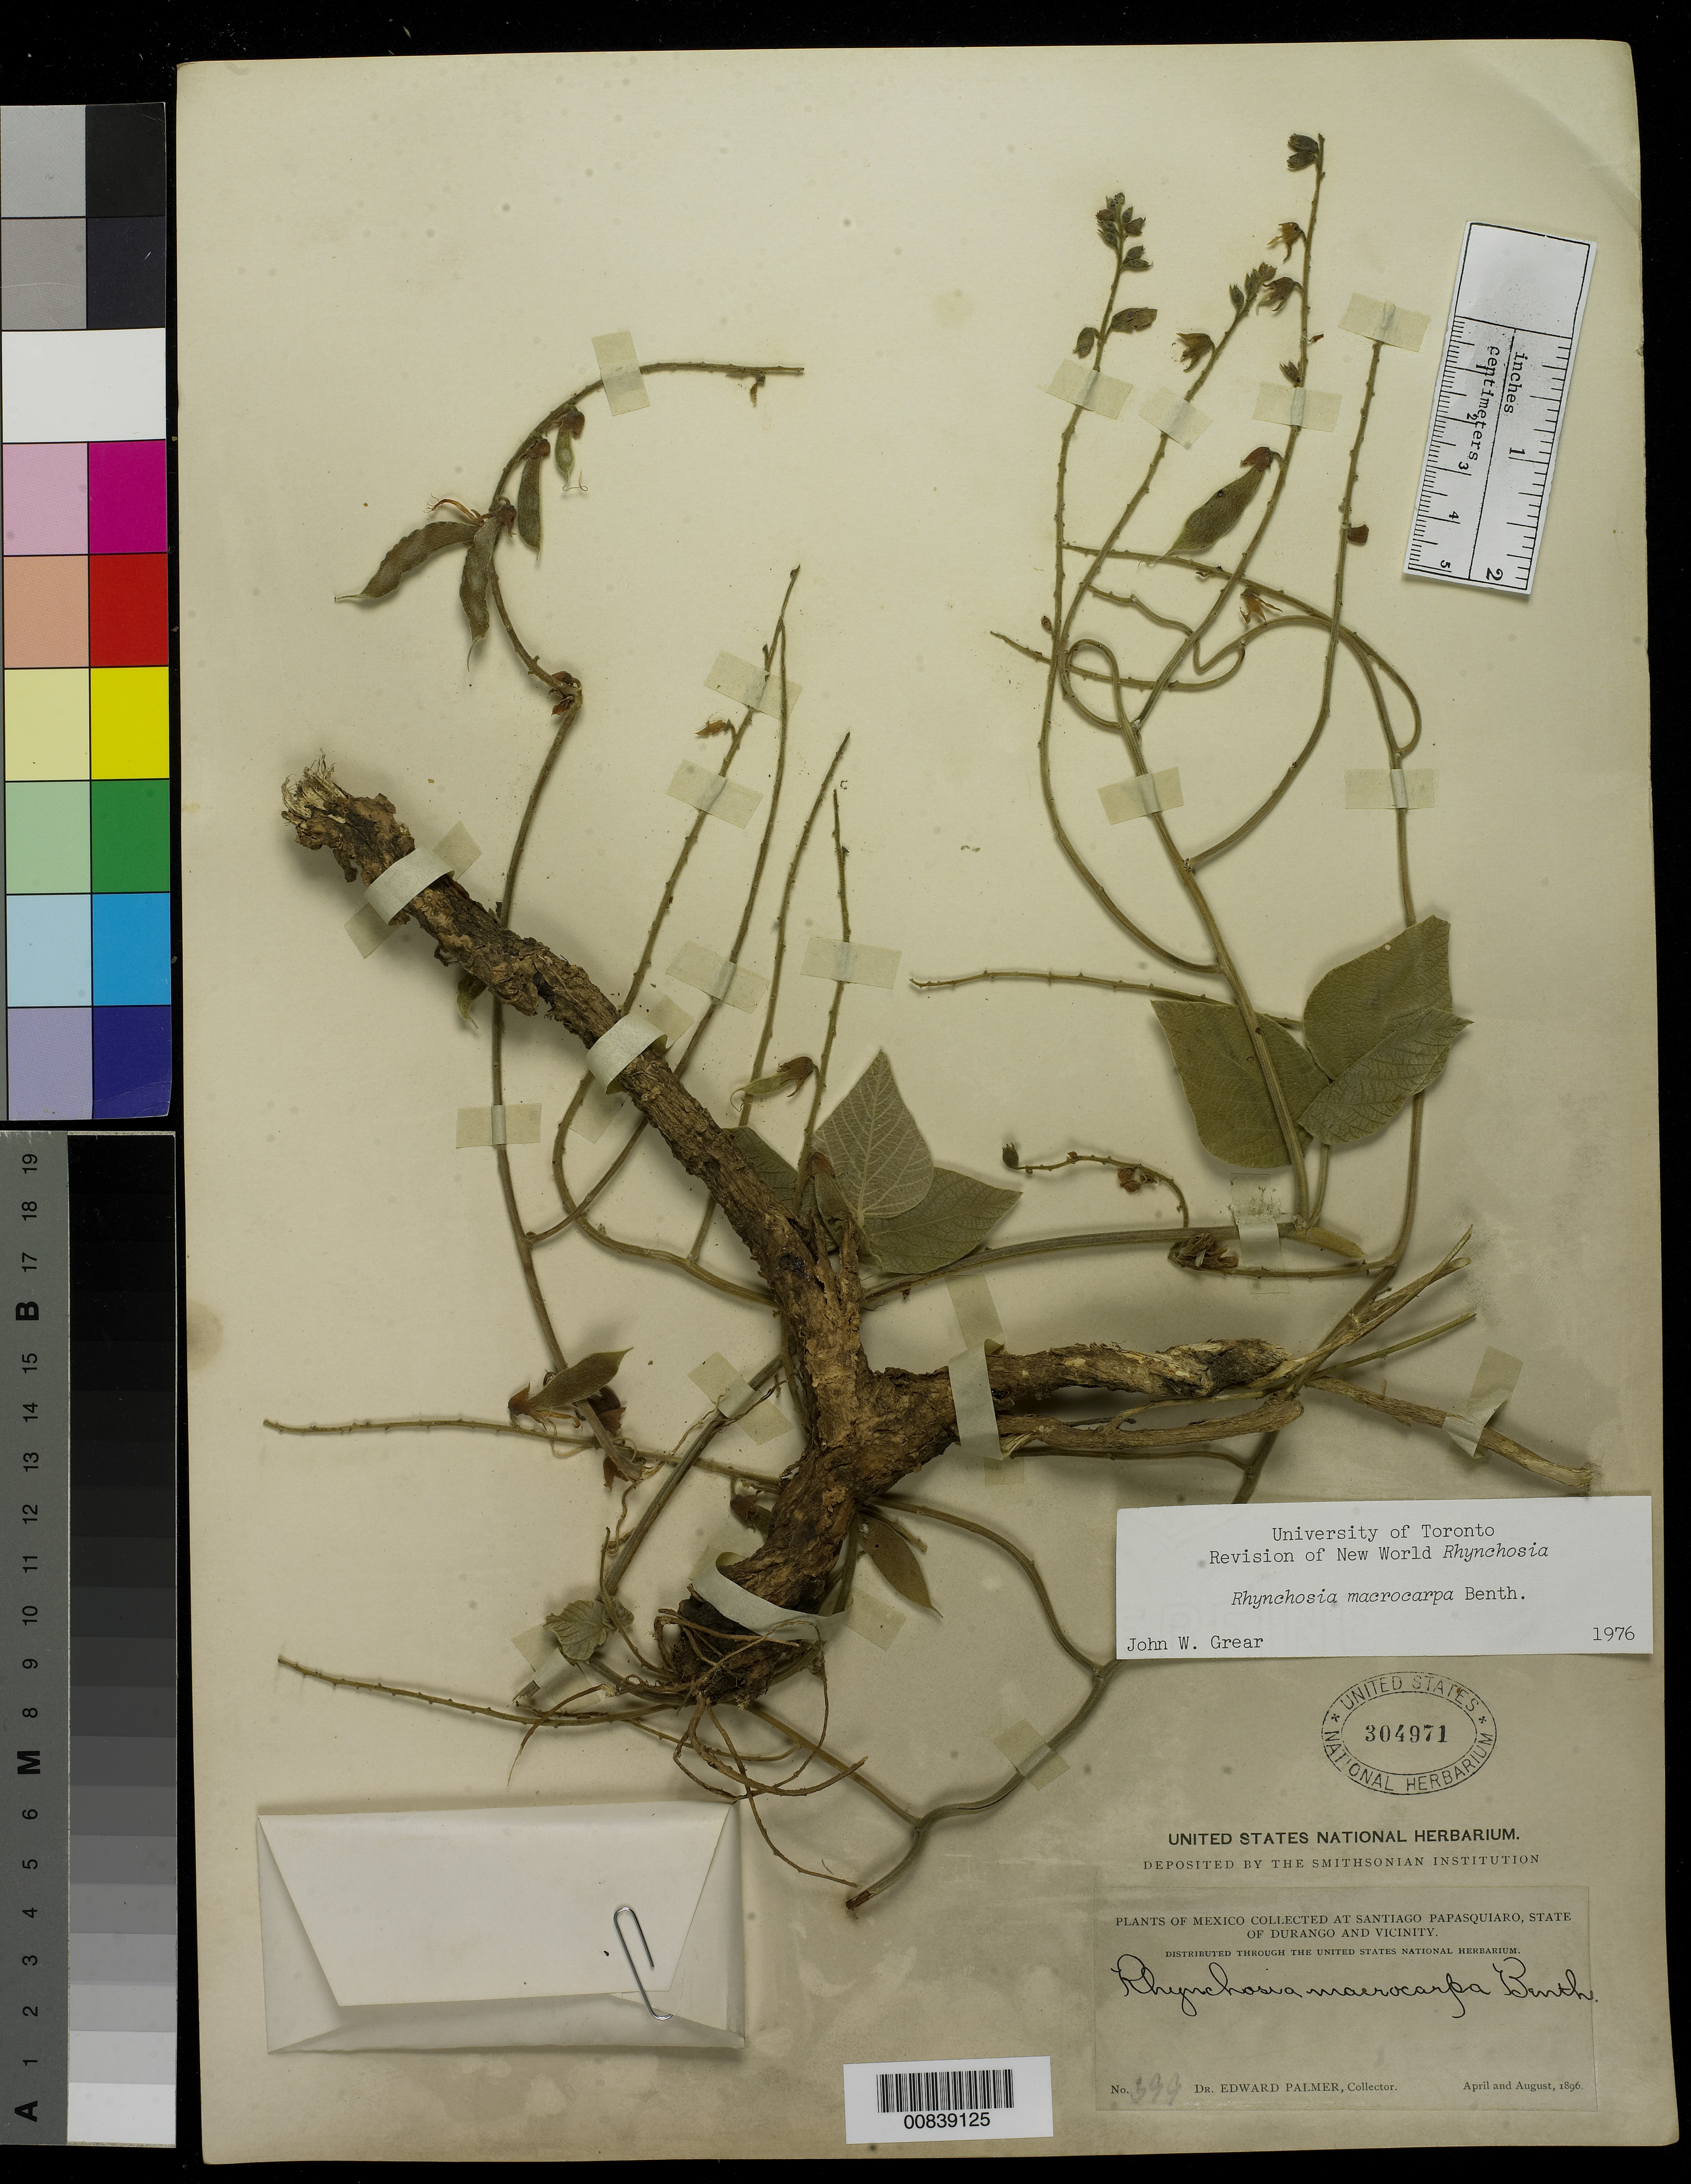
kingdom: Plantae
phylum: Tracheophyta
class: Magnoliopsida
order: Fabales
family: Fabaceae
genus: Rhynchosia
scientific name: Rhynchosia macrocarpa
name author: Benth.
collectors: E. Palmer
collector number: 399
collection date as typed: Apr 1896 to -- Aug 1896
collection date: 1896-04/1896-08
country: Mexico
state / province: Durango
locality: Santiago Papasquiaro, Durango and vicinity.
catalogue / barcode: US 304971